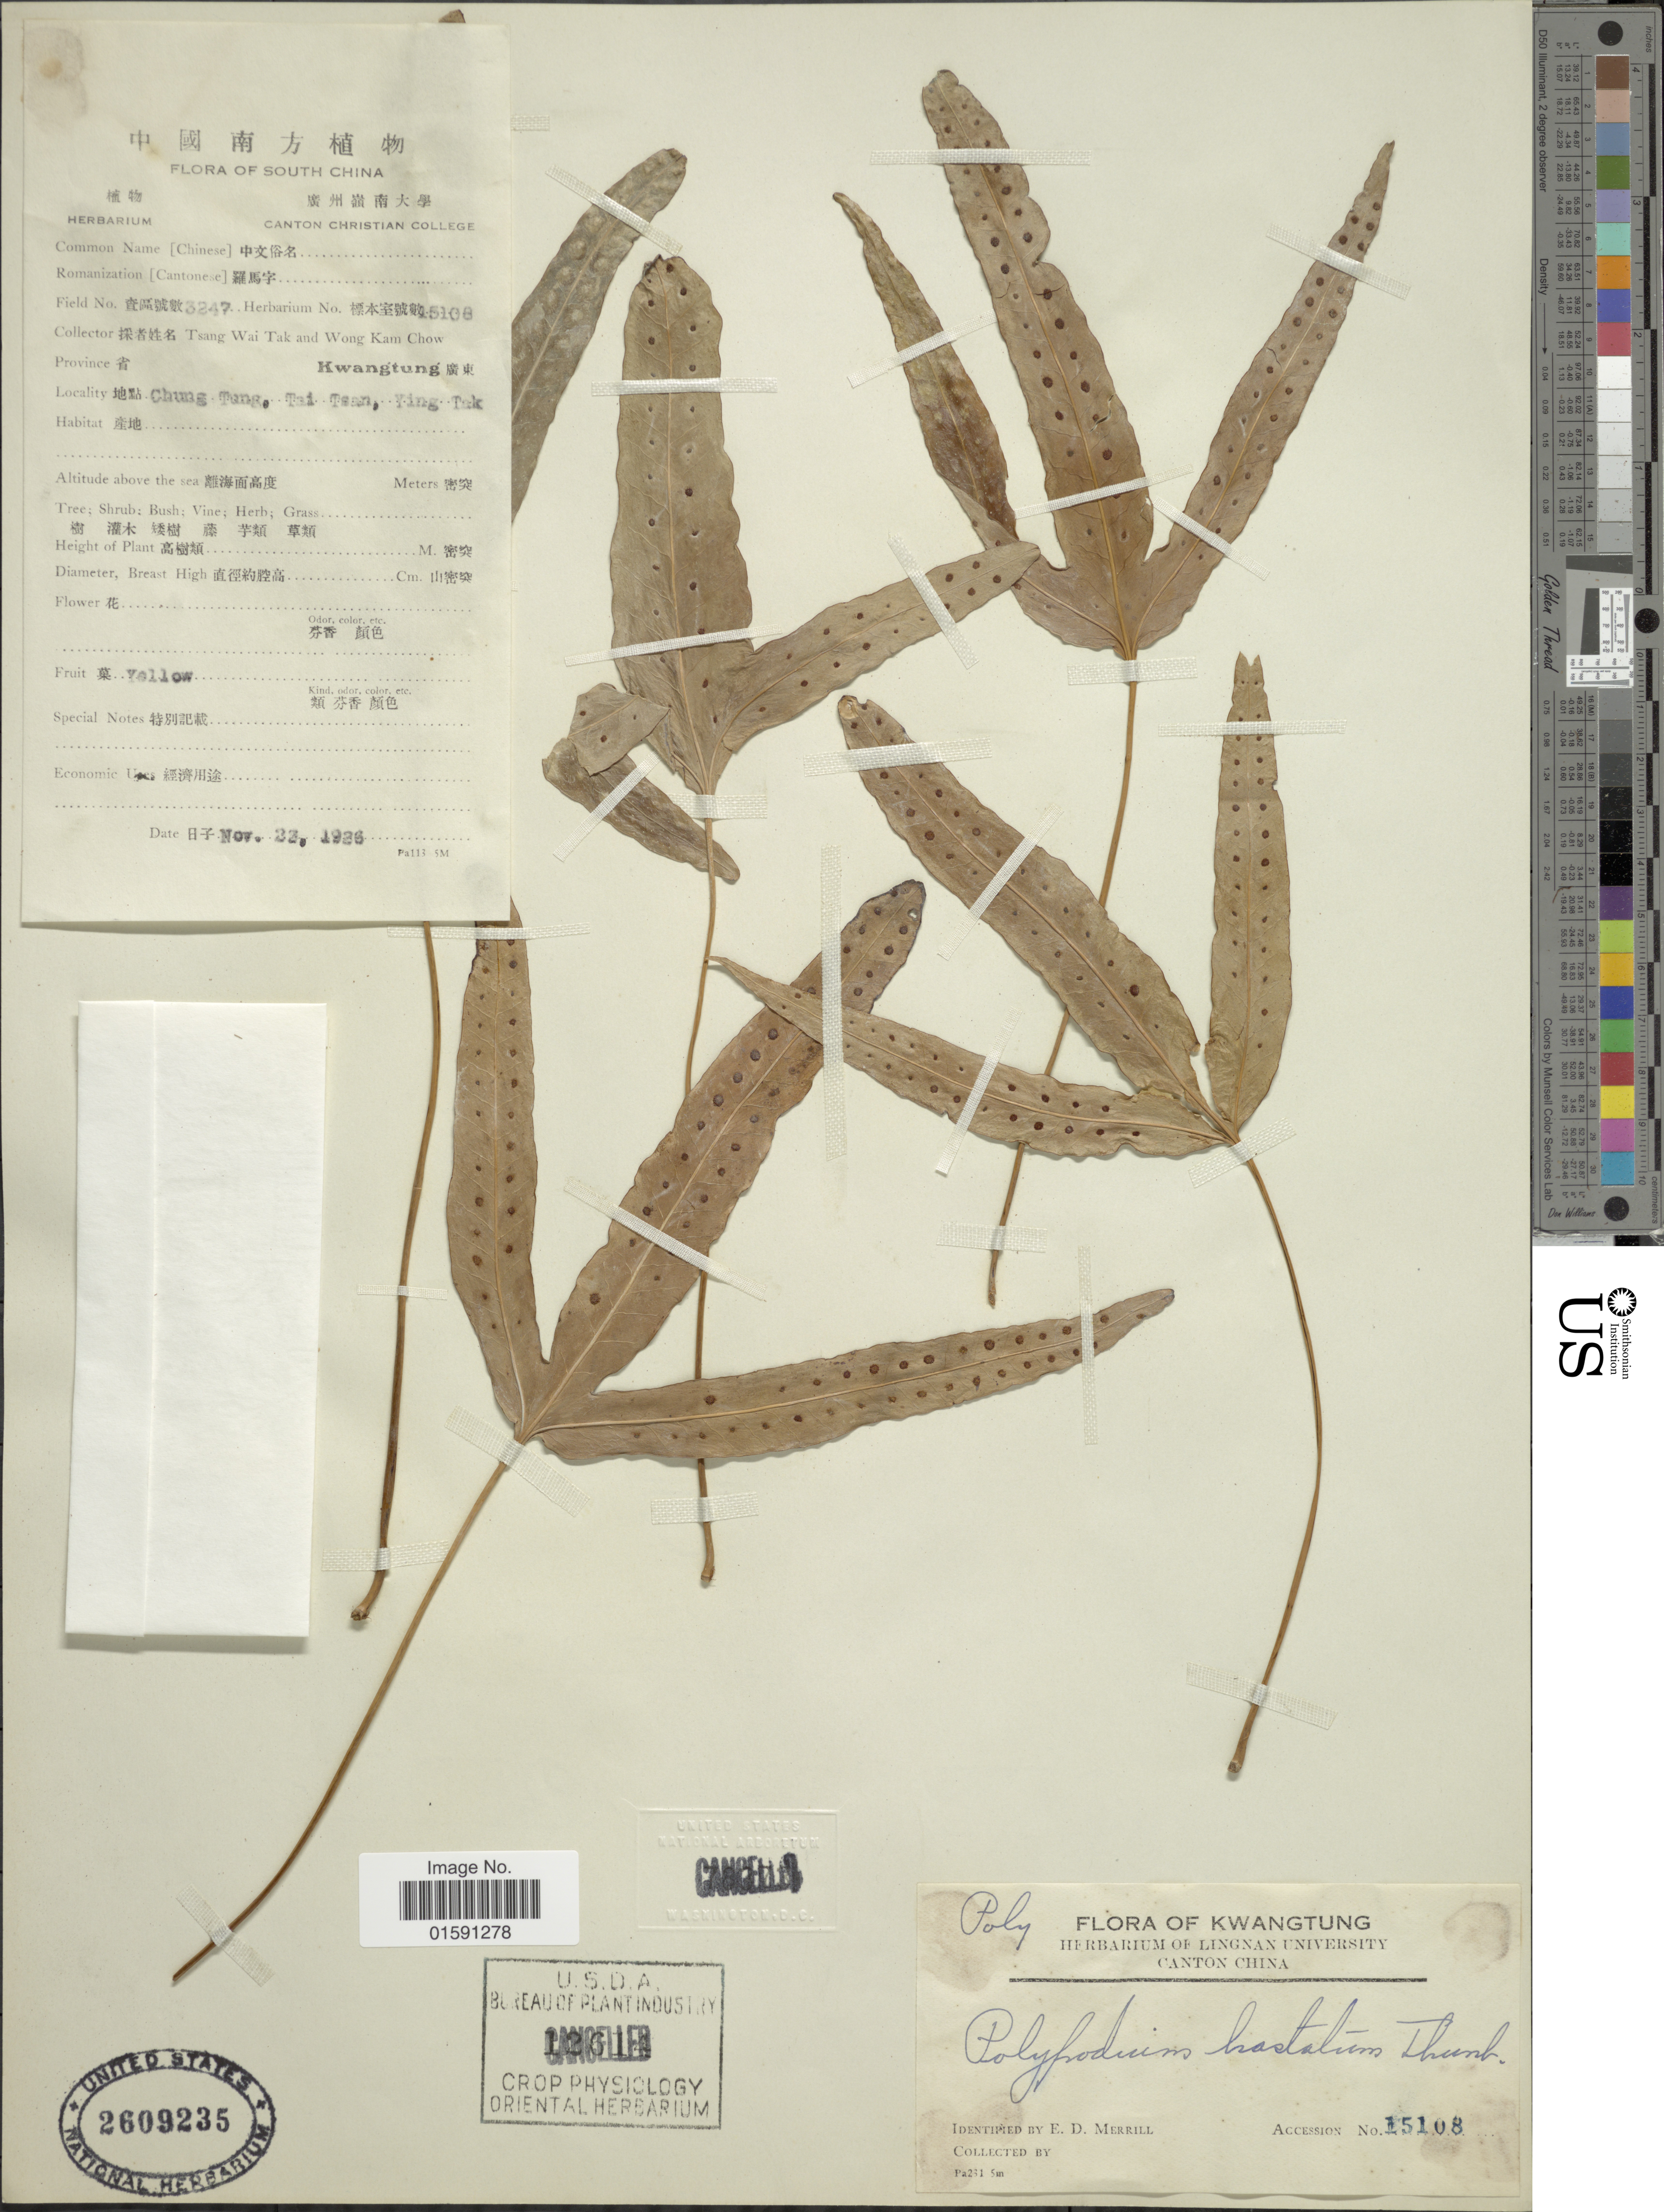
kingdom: Plantae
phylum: Tracheophyta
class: Polypodiopsida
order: Polypodiales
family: Polypodiaceae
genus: Selliguea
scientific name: Selliguea hastata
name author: (Thunb.) Fraser-Jenk.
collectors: W. T. Tsang & W. Chow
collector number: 3247/15108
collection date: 1926-11-23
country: China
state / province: Guangdong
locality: Kwangtung. Chung Tang, tai Tsam, Ying Tak. South China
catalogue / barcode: US 2609235